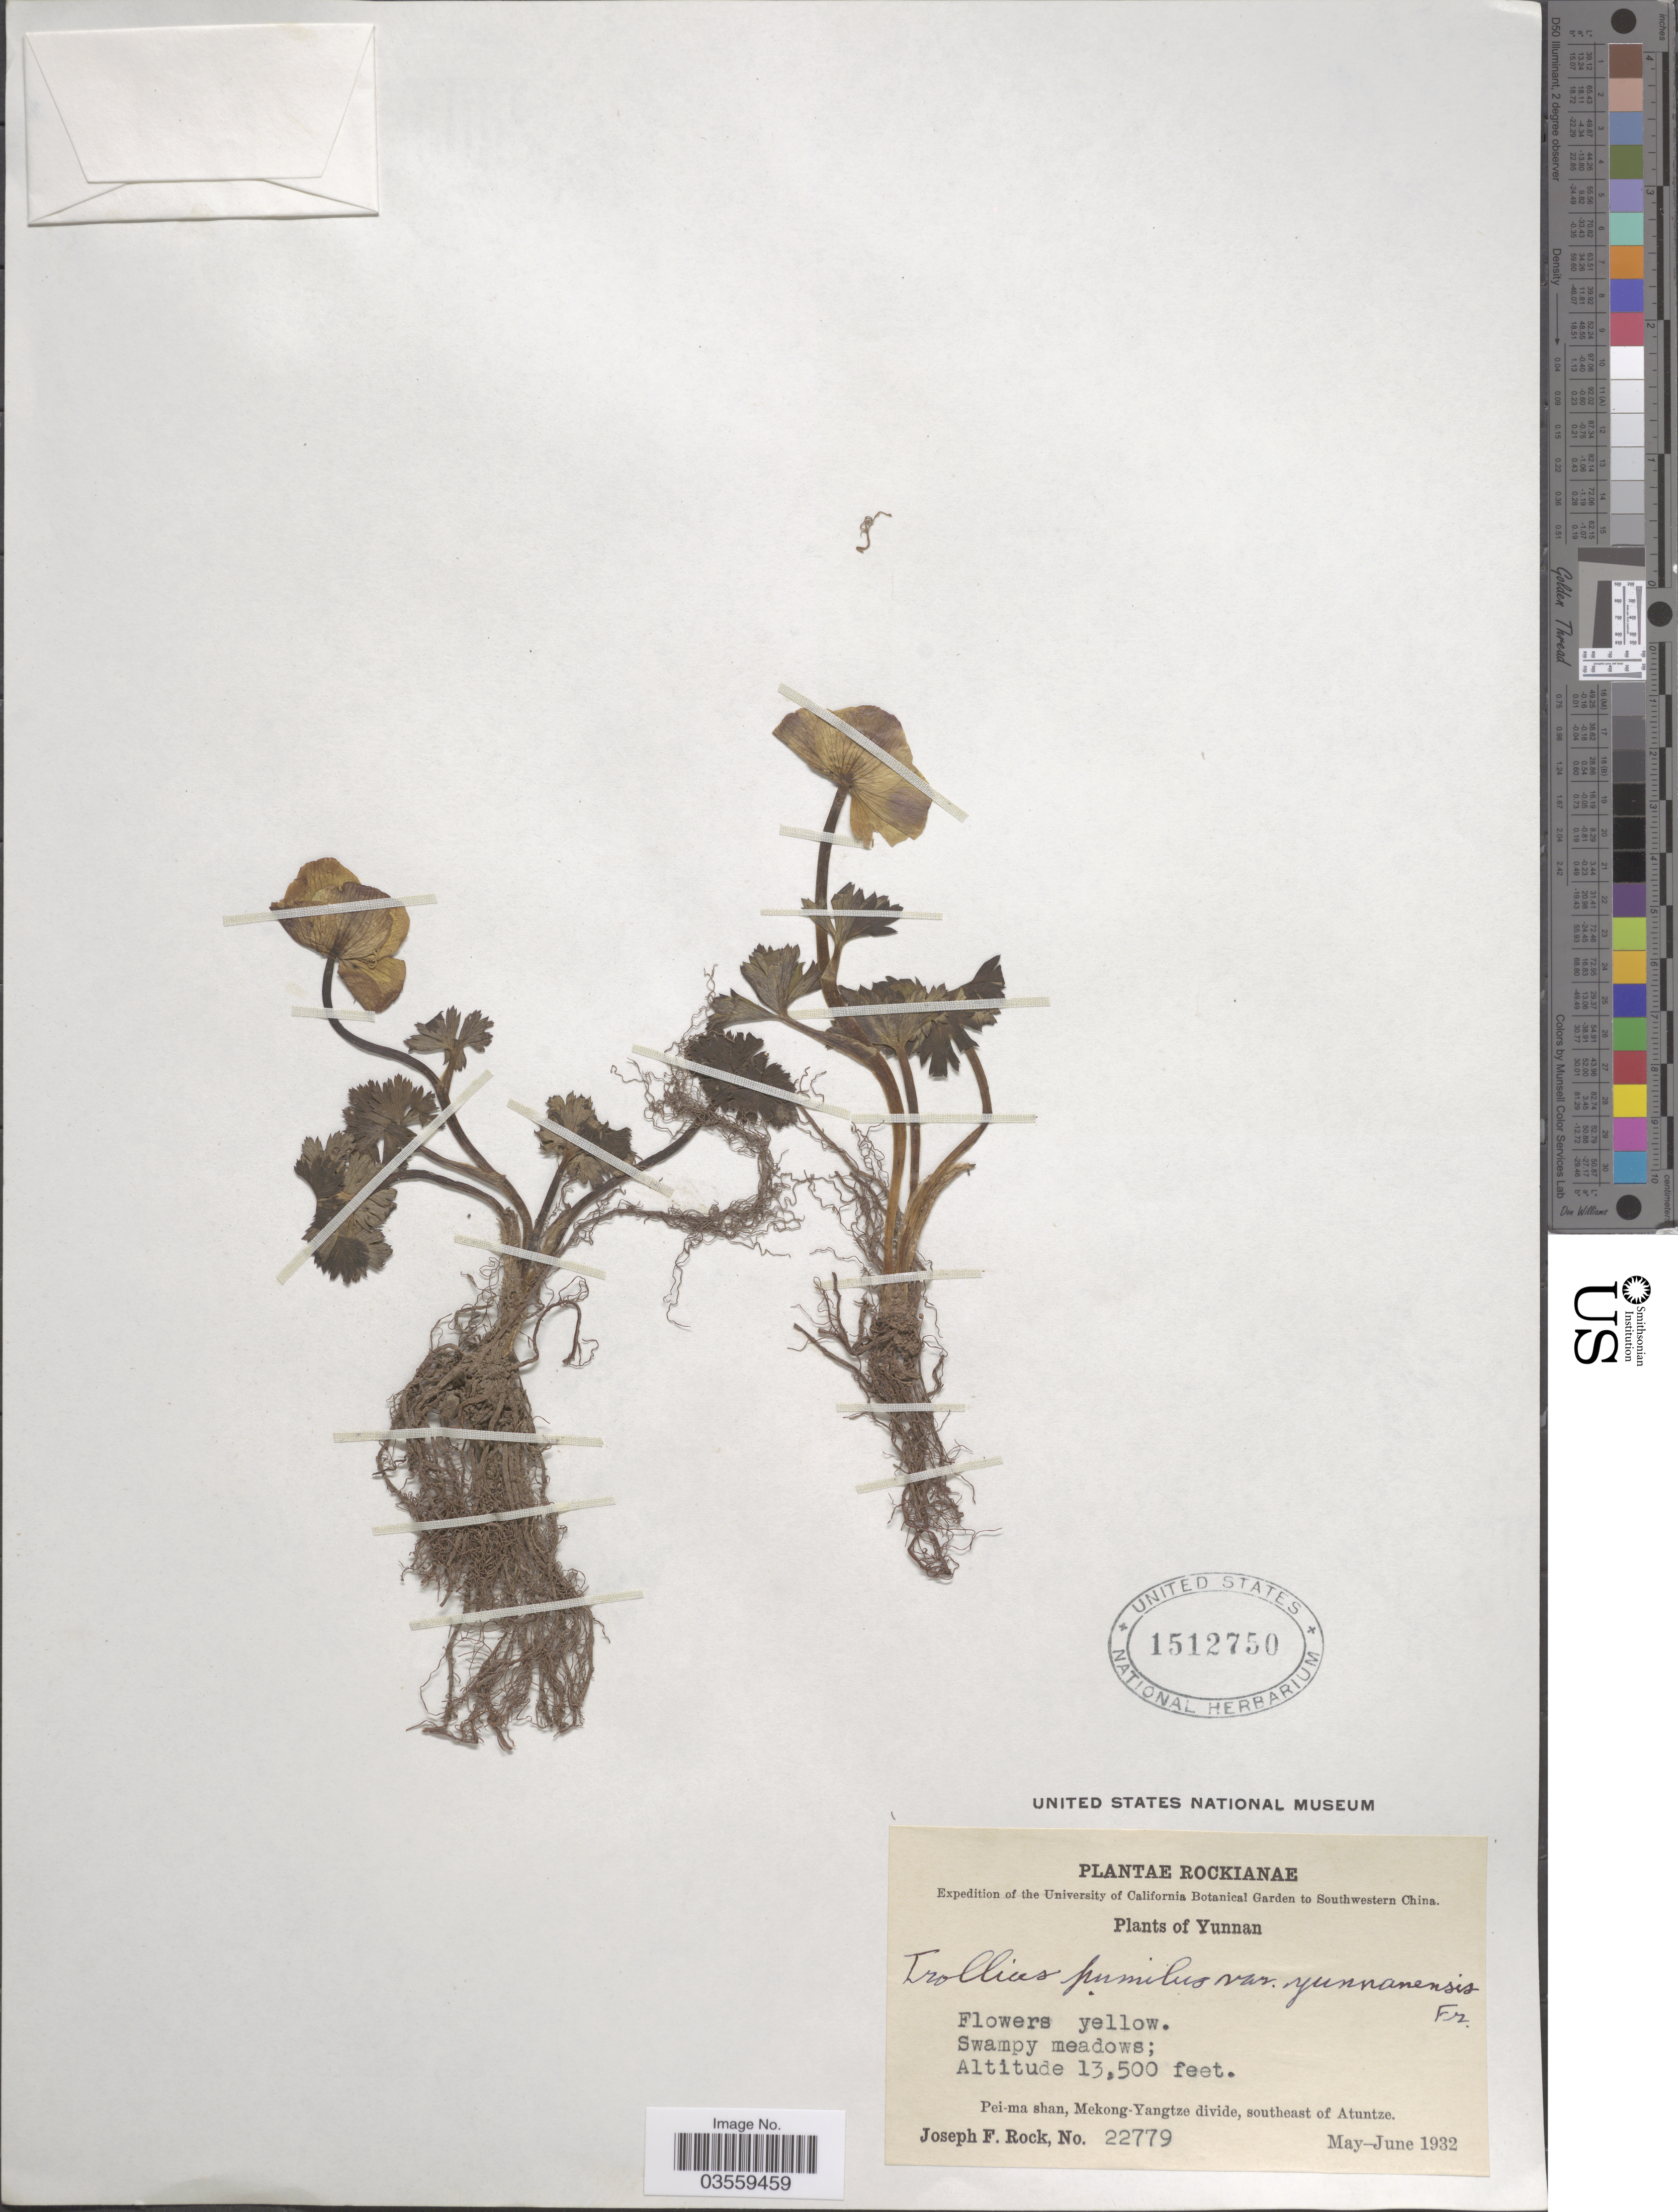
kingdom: Plantae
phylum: Tracheophyta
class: Magnoliopsida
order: Ranunculales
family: Ranunculaceae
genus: Trollius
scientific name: Trollius pumilus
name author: D. Don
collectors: J. F. Rock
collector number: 22779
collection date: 1932-05/1932-07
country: China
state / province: Yunnan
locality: Southwestern China. Pei-ma shan, Mekong-Yangtze divide, southeast of Atuntze.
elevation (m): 4115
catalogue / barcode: US 1512750